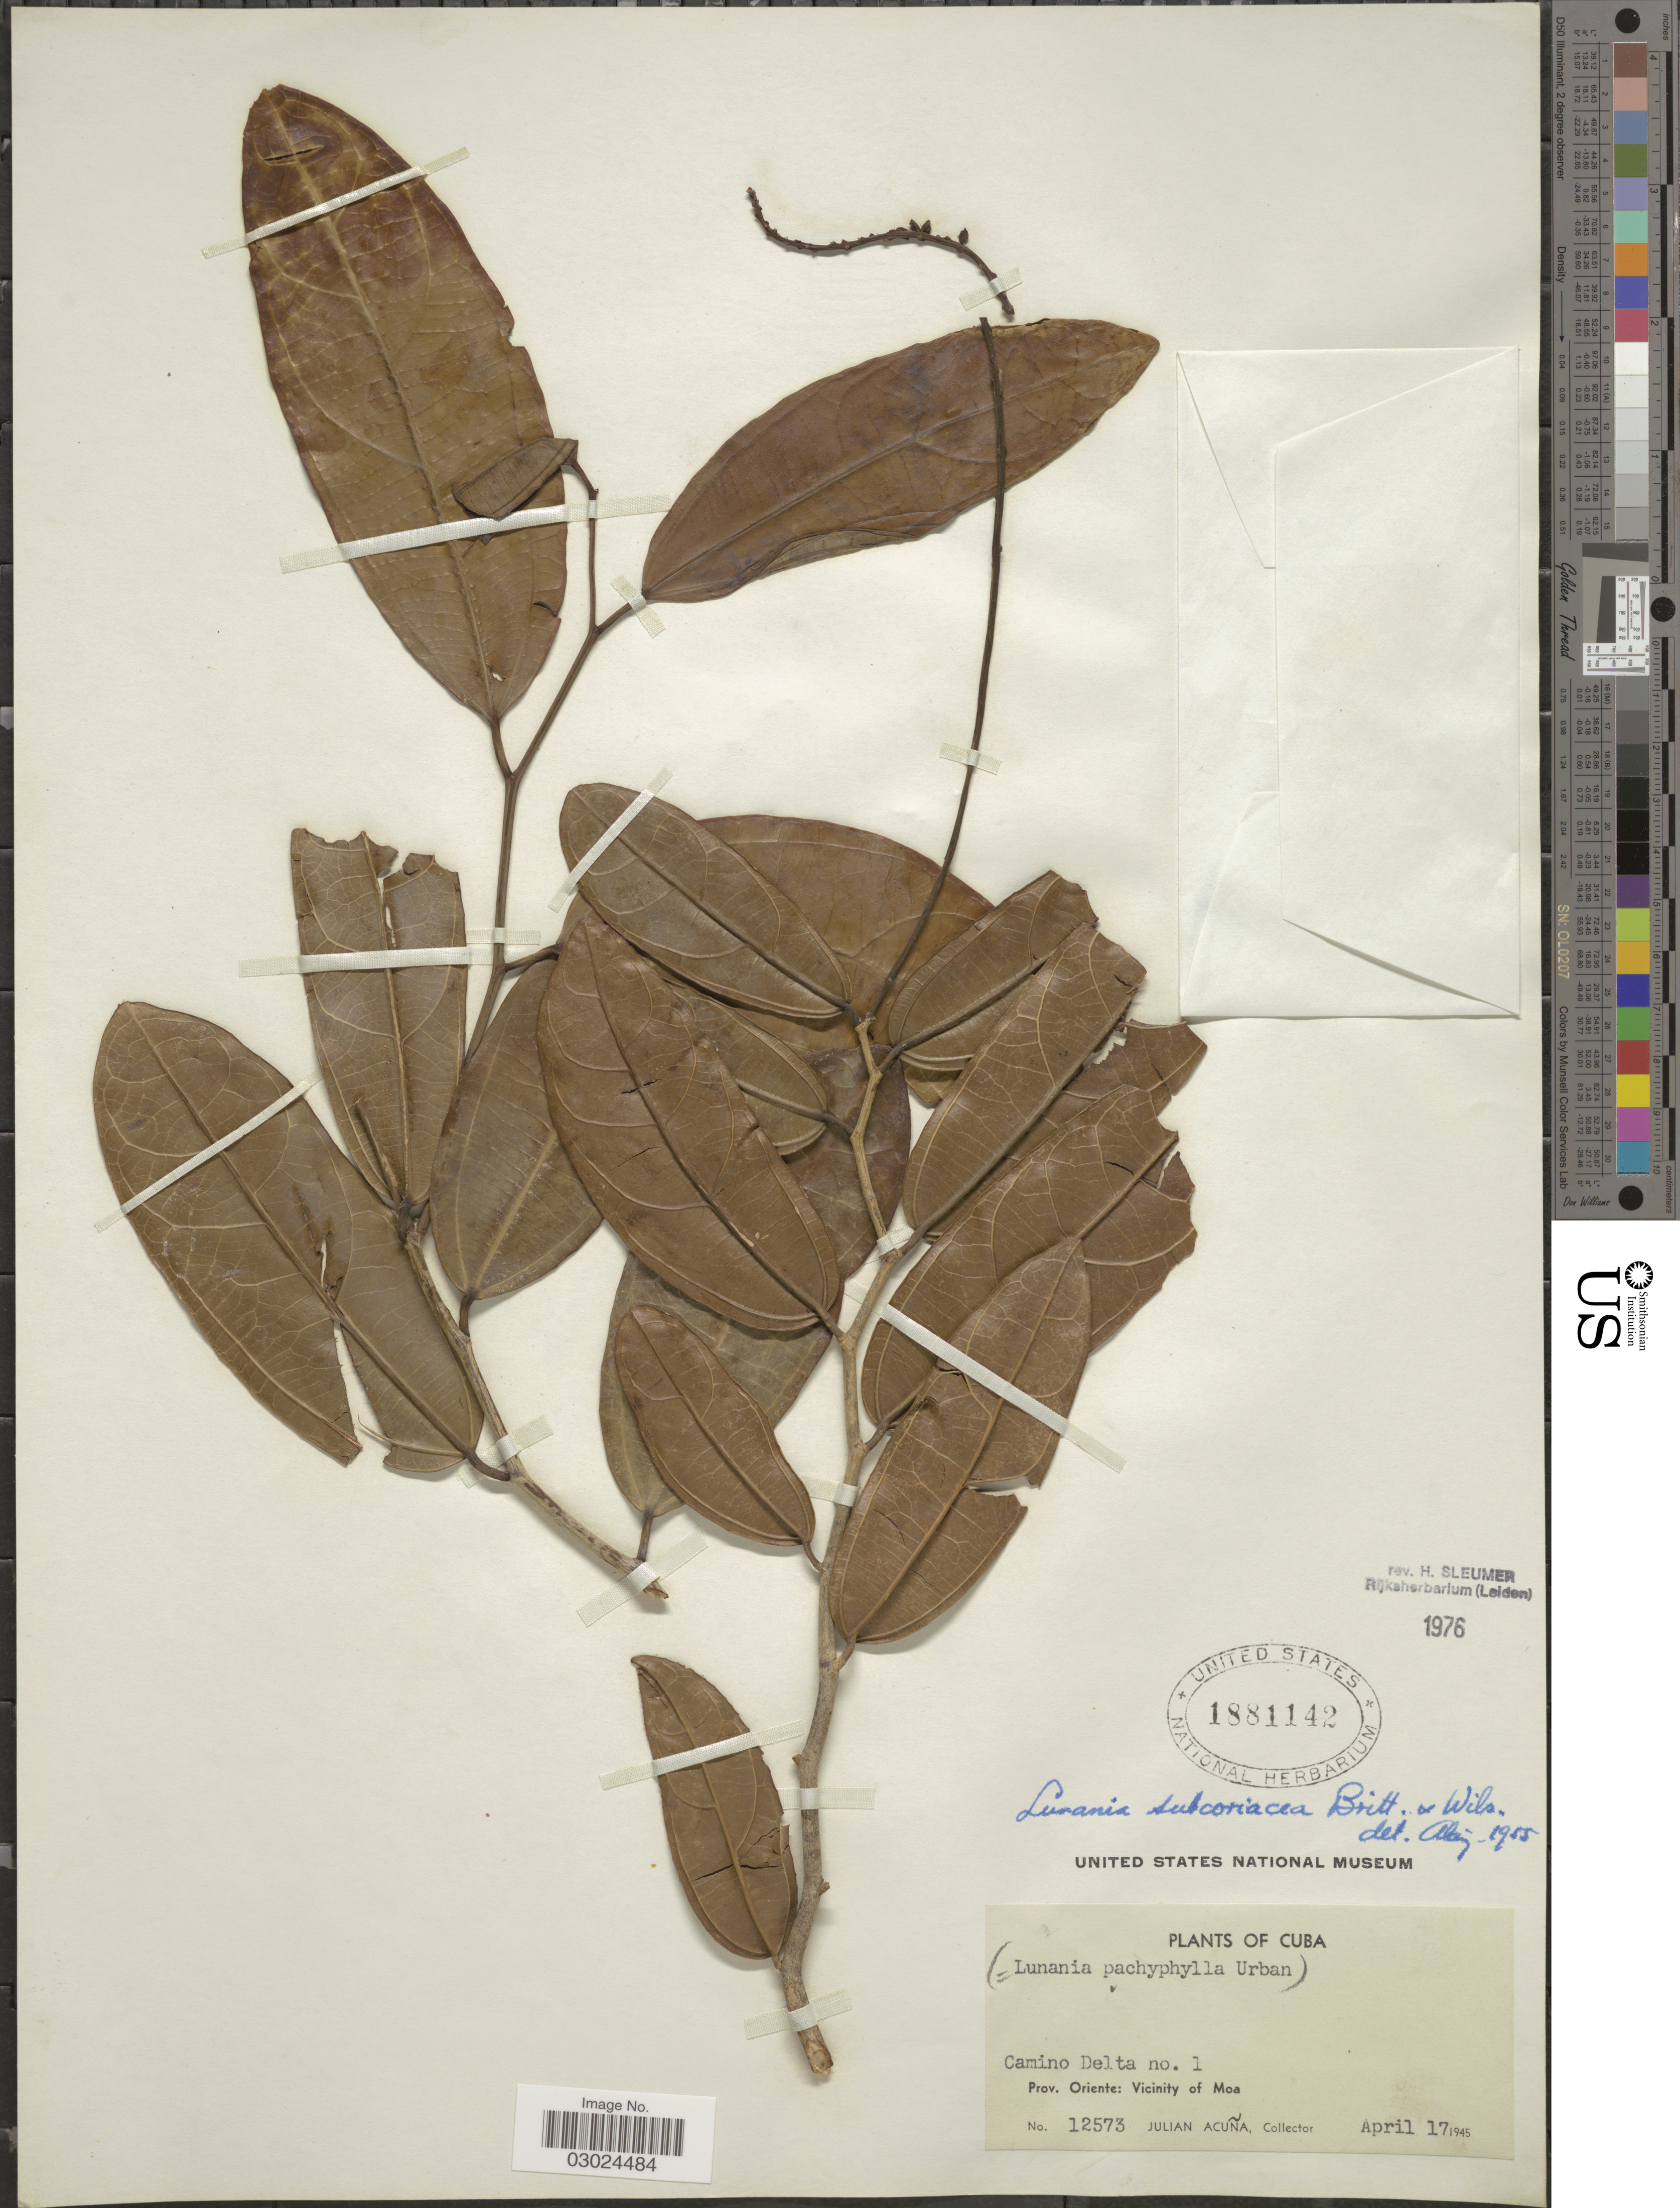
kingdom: Plantae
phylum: Tracheophyta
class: Magnoliopsida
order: Malpighiales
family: Salicaceae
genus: Lunania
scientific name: Lunania subcoriacea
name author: Britton & P. Wilson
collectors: R. Acuña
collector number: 12573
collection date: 1945-04-17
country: Cuba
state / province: Oriente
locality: Camino Delta no. 1. Vicinity of Moa.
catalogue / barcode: US 1881142